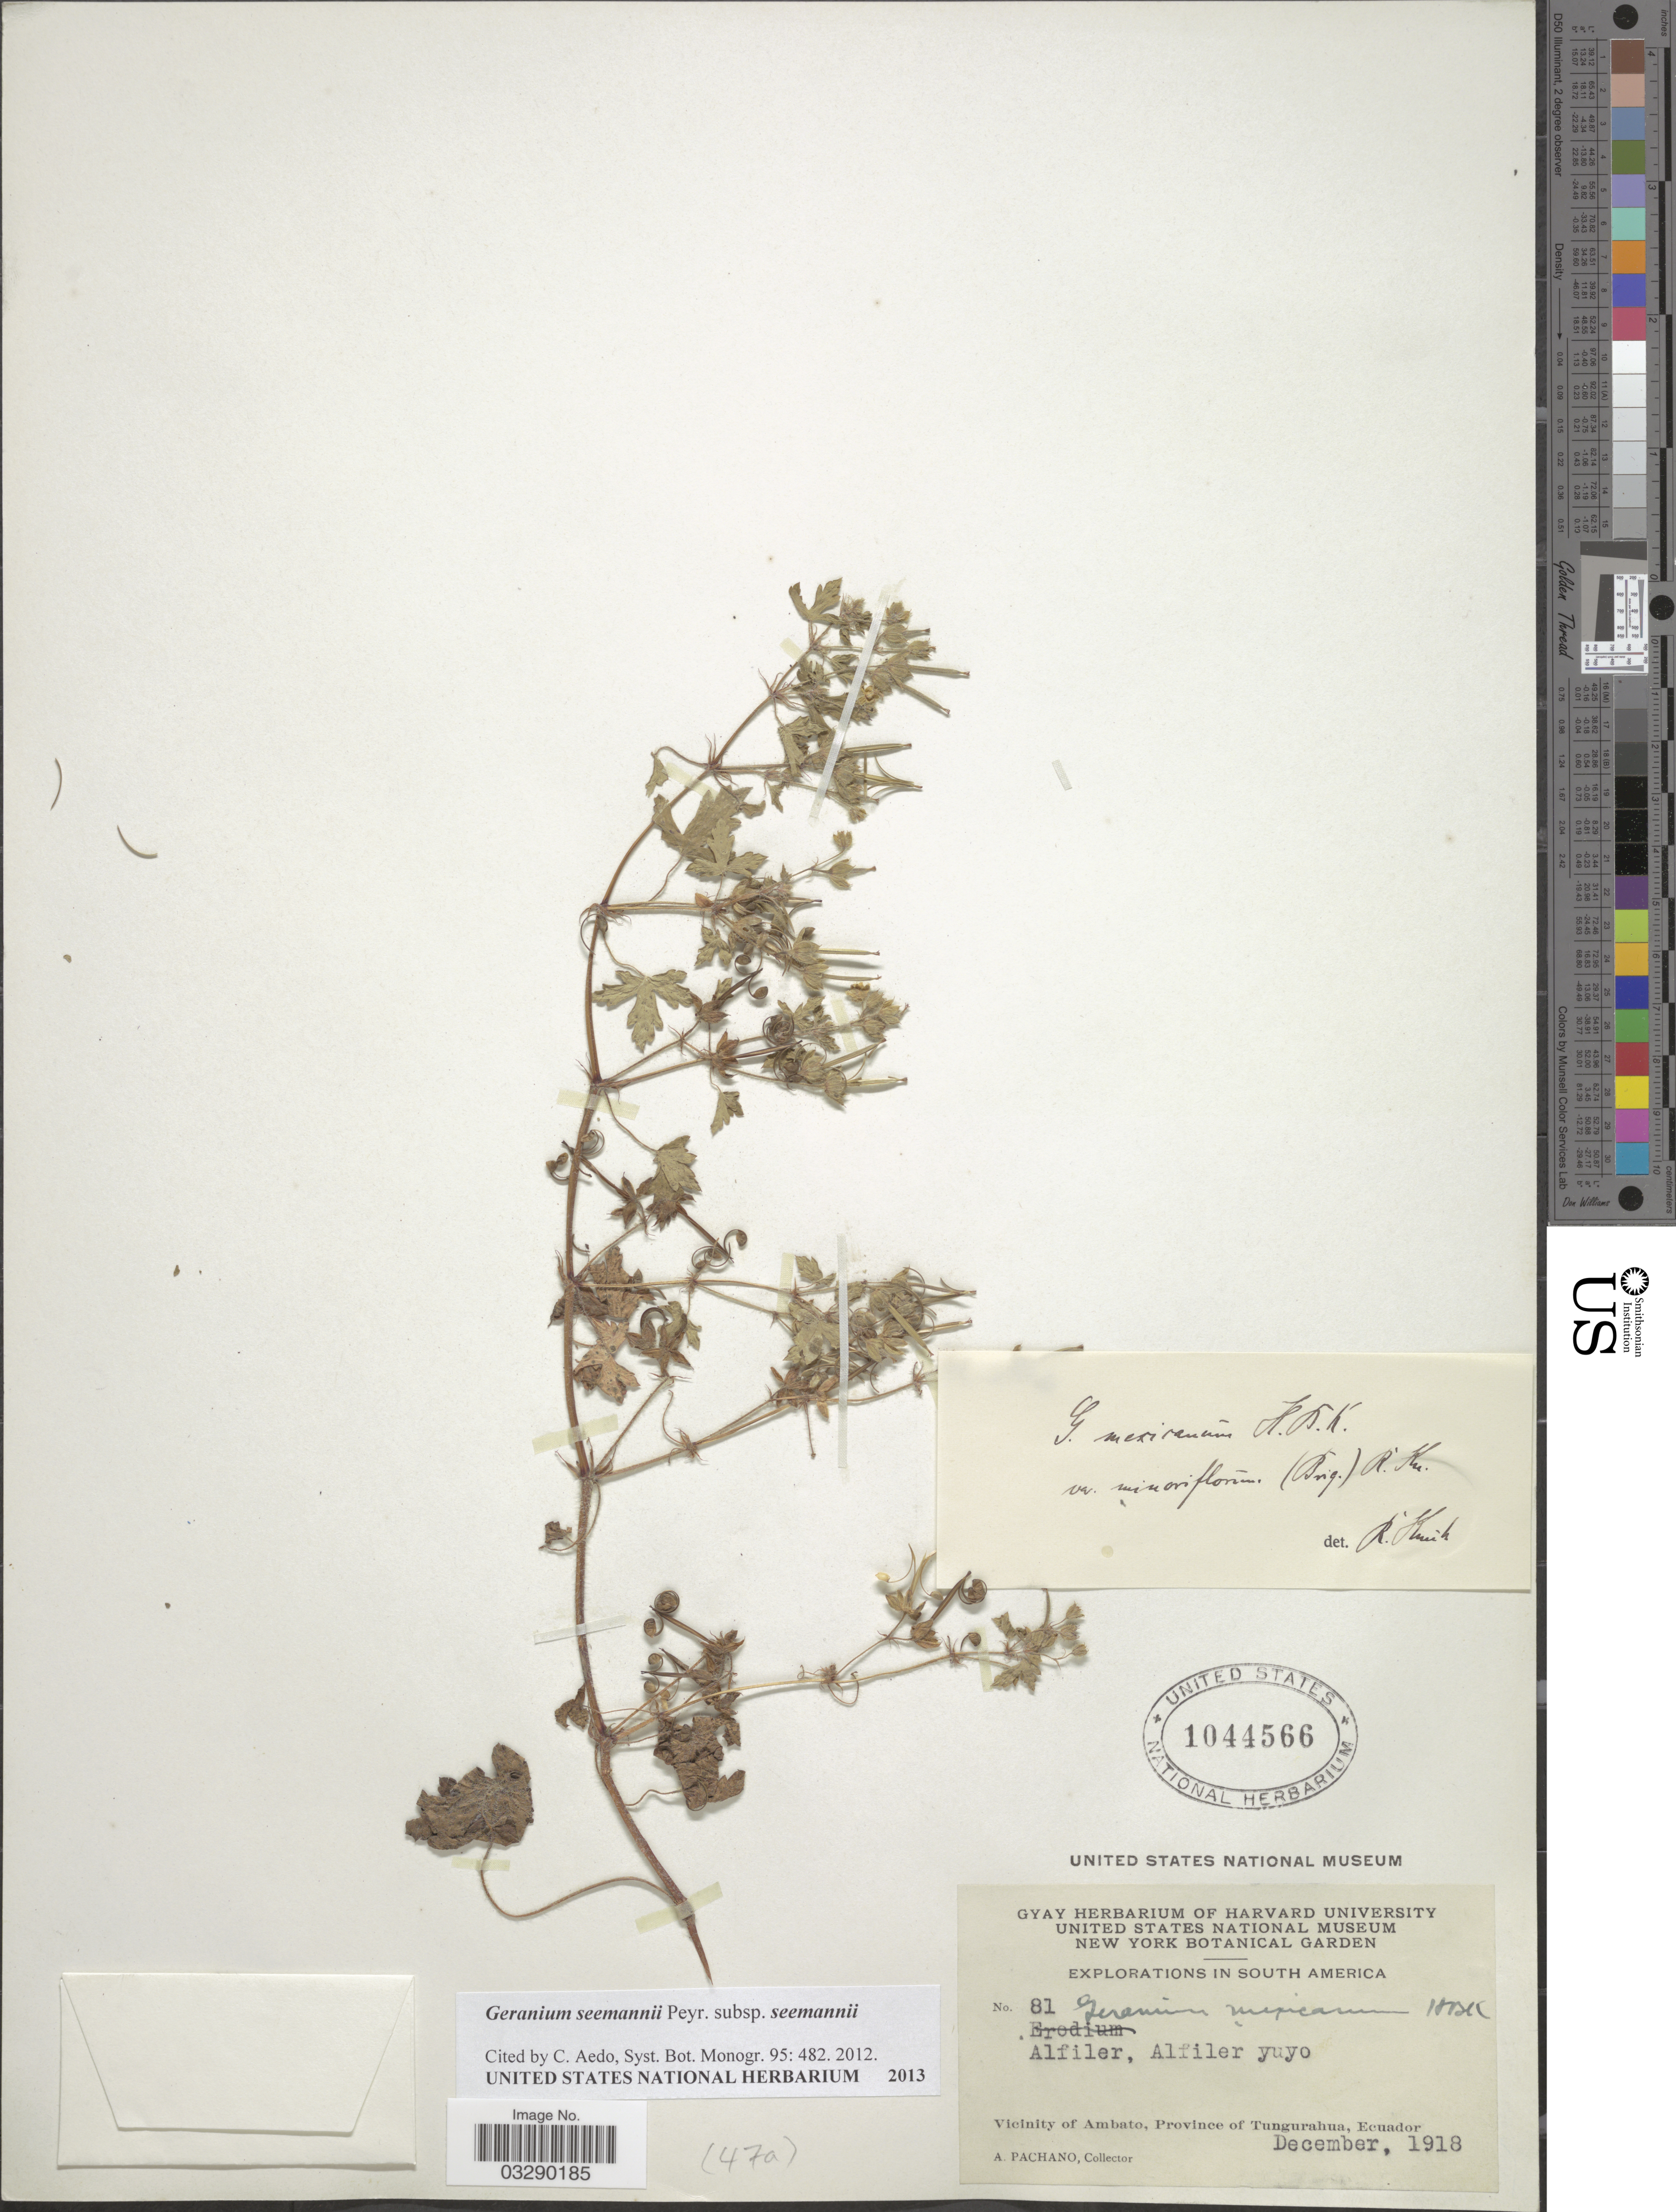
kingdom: Plantae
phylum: Tracheophyta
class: Magnoliopsida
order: Geraniales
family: Geraniaceae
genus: Geranium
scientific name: Geranium seemannii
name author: Peyr.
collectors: A. Pachano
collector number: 81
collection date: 1918-12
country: Ecuador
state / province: Tungurahua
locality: Alfiler, Alfiler yuyo. Vicinity of Ambato.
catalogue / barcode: US 1044566